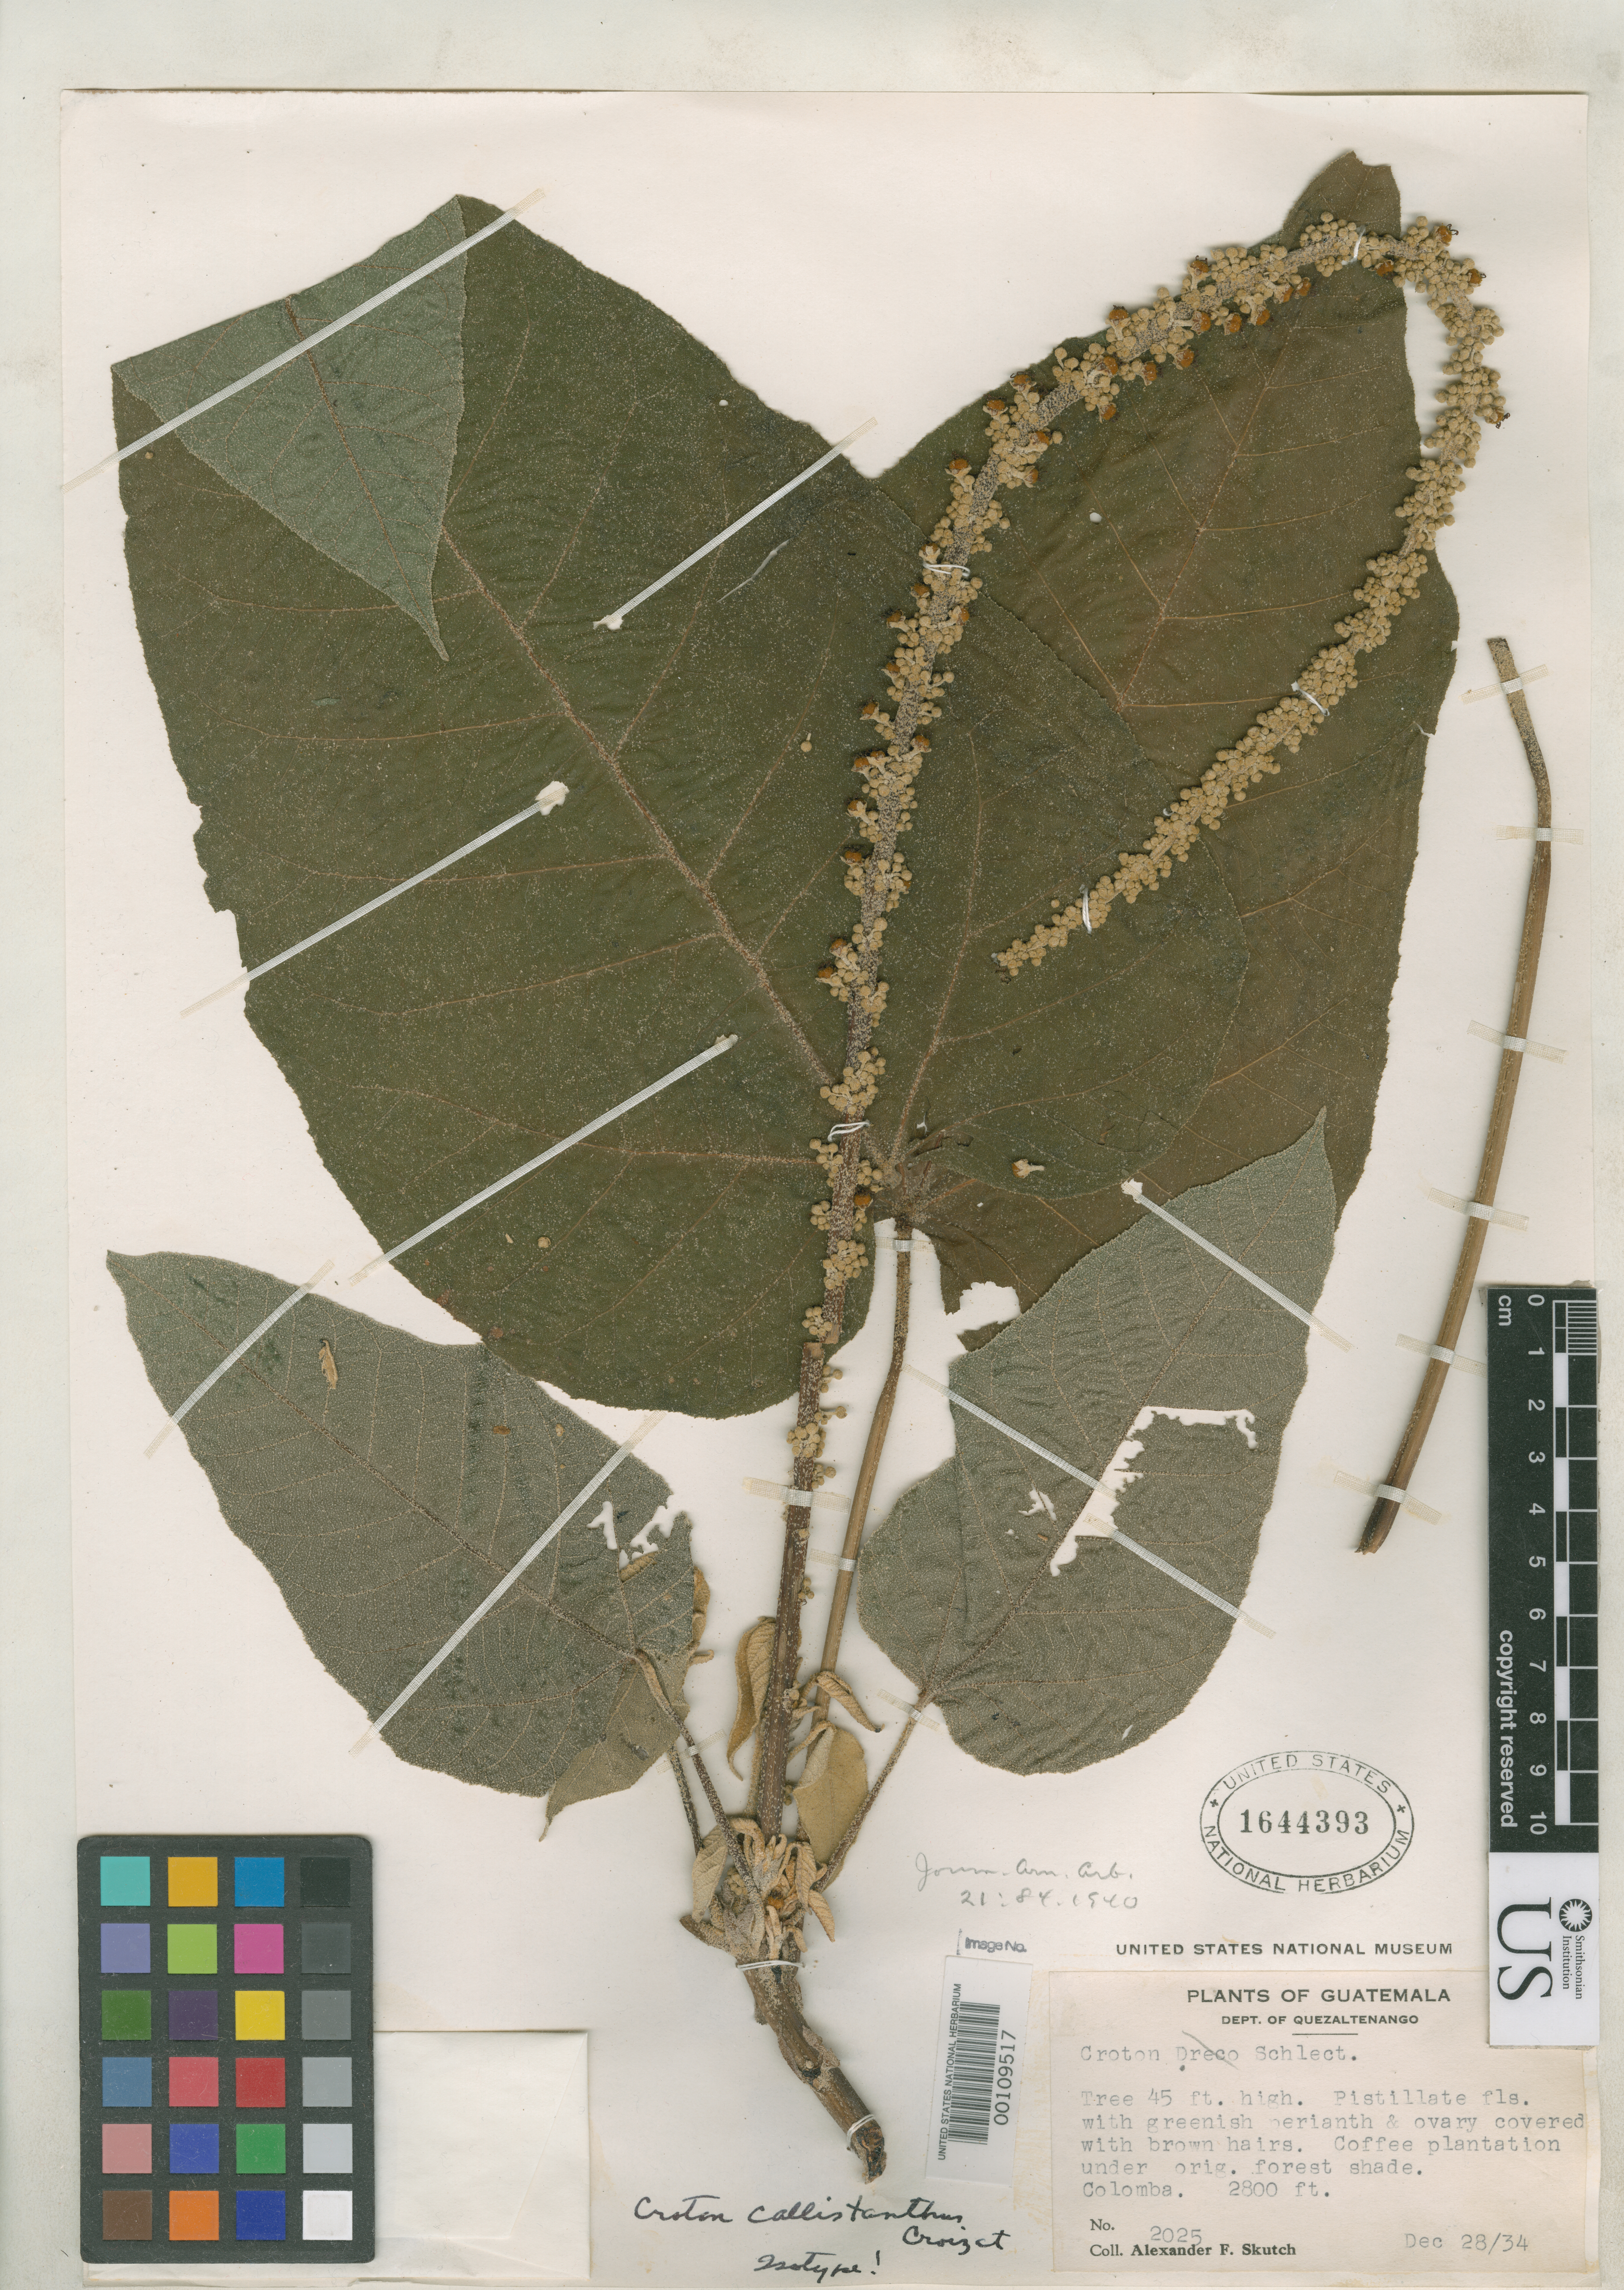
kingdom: Plantae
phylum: Tracheophyta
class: Magnoliopsida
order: Malpighiales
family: Euphorbiaceae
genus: Croton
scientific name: Croton callistanthus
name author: Croizat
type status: Isotype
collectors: A. F. Skutch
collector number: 2025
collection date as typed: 28 Dec 1934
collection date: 1934-12-28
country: Guatemala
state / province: Quetzaltenango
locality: Colomba.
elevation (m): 792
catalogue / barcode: US 1644393